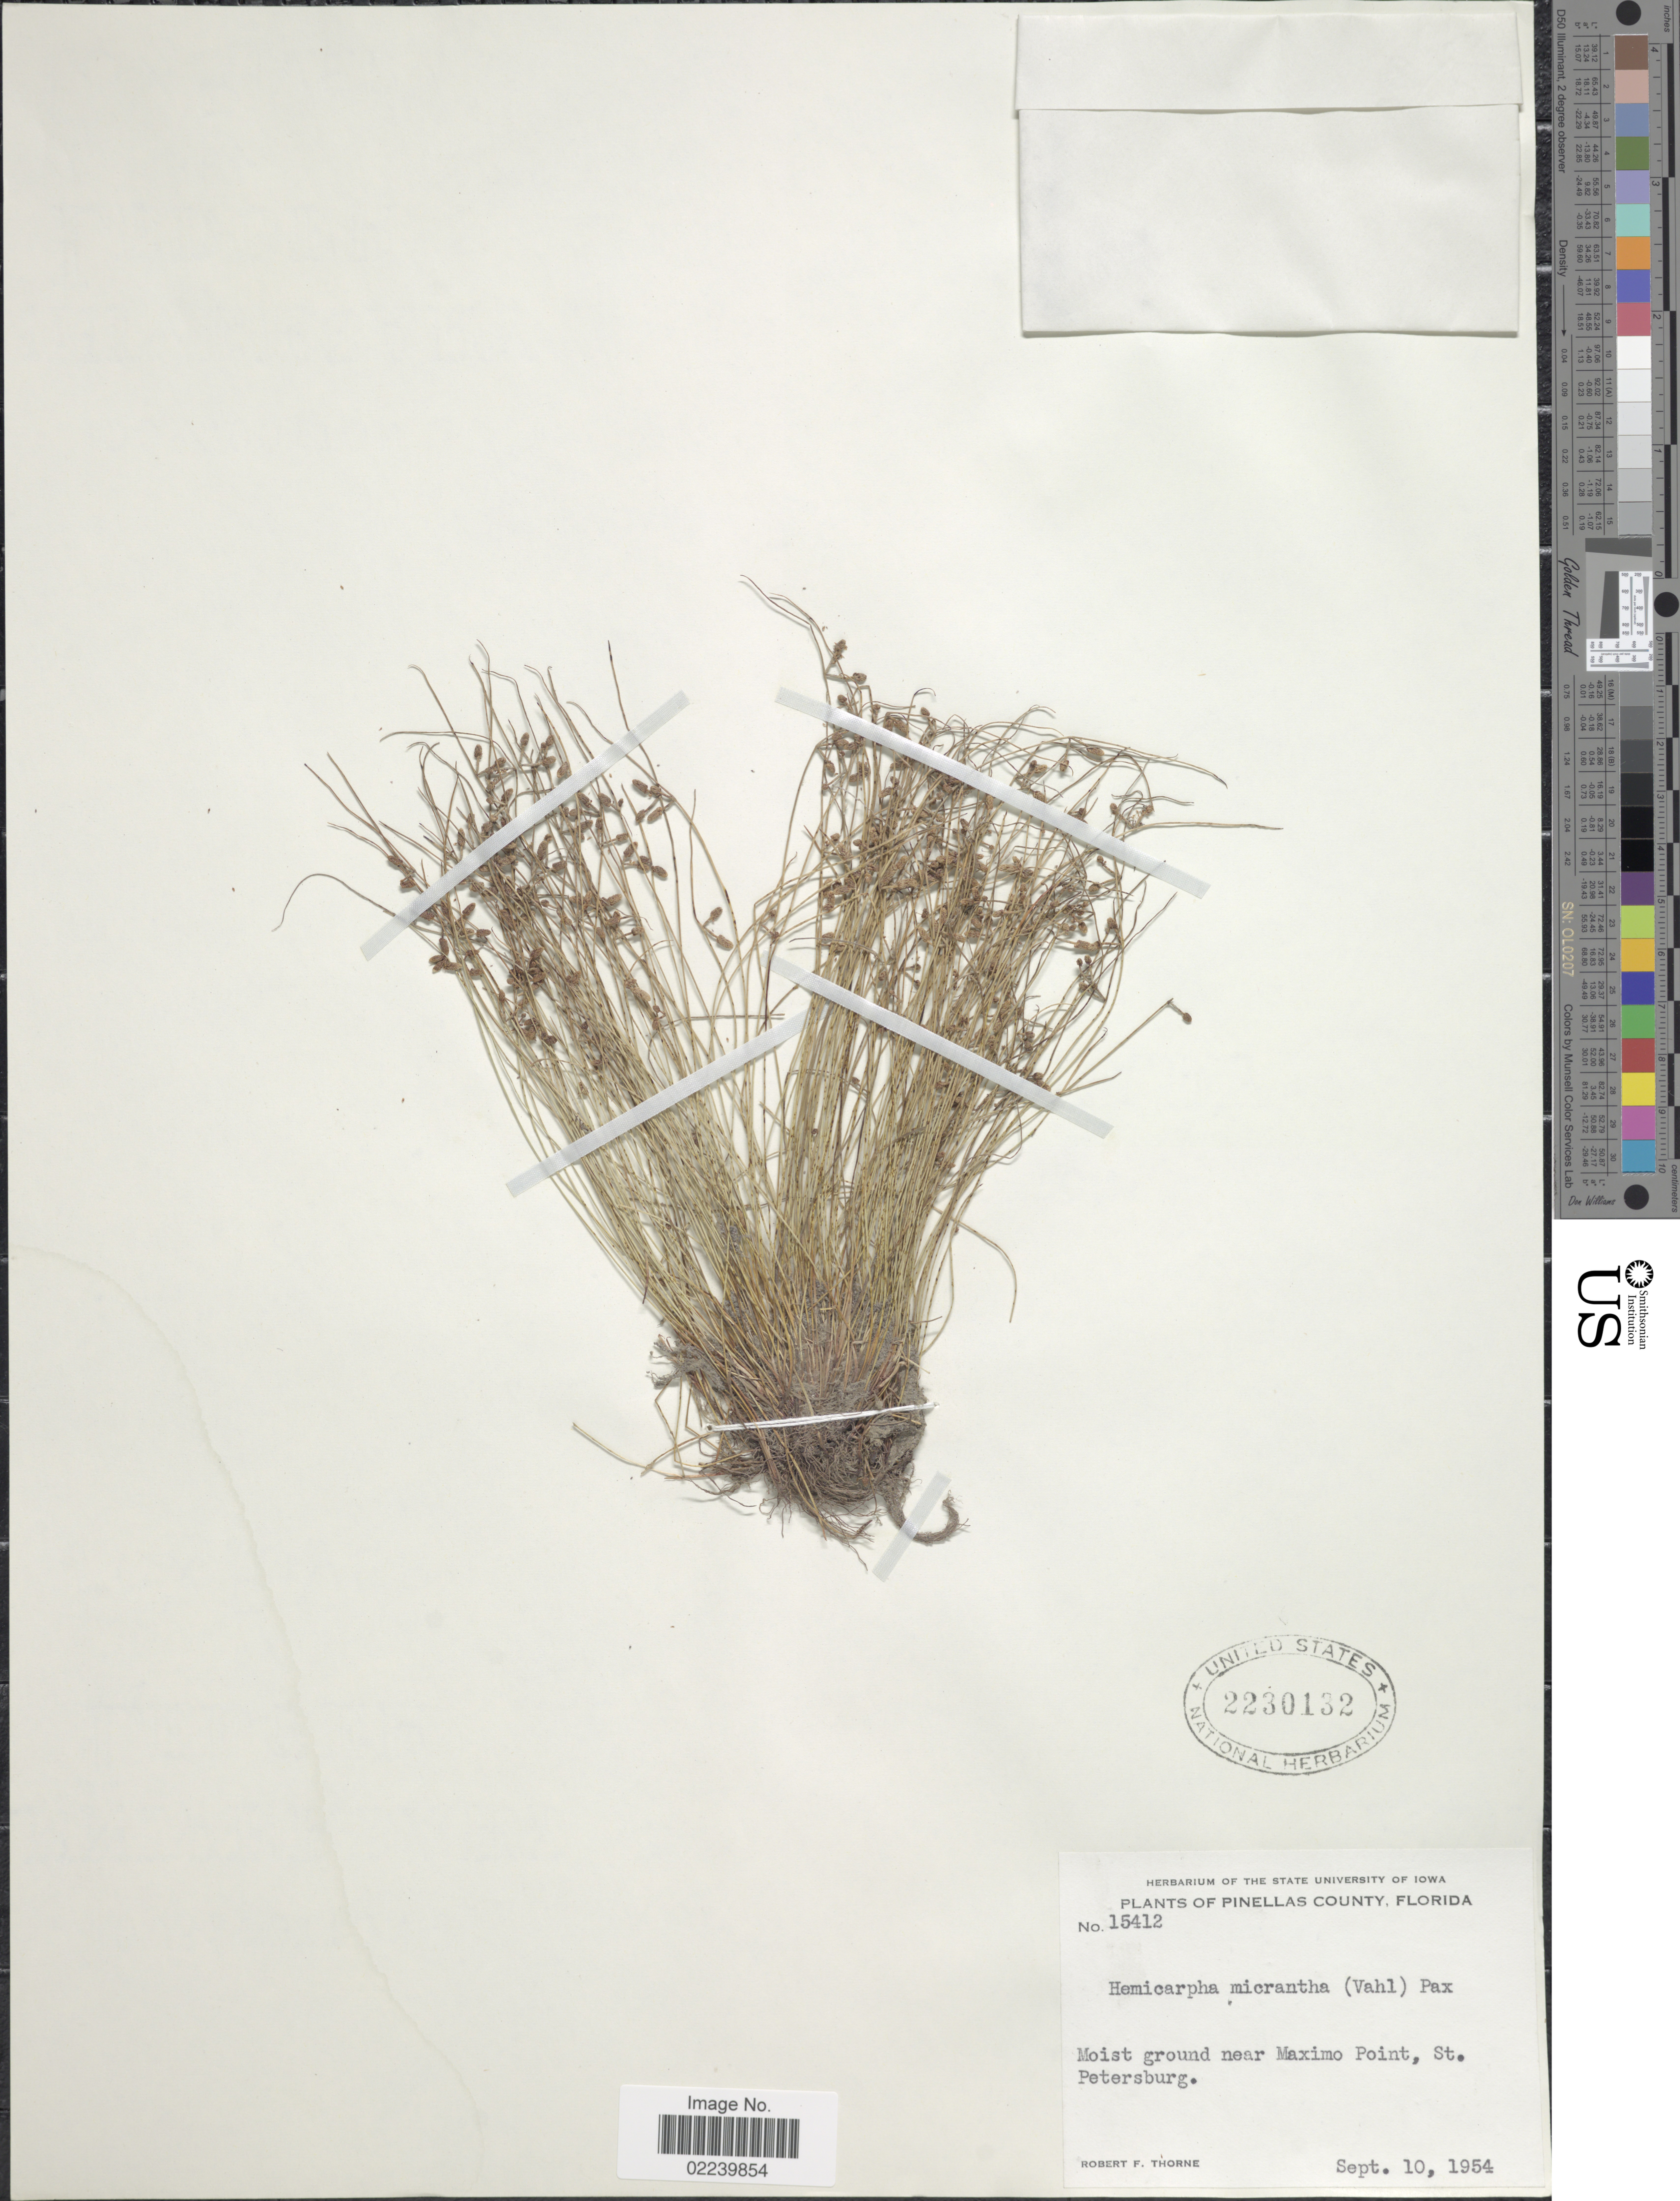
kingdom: Plantae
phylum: Tracheophyta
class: Liliopsida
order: Poales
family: Cyperaceae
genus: Cyperus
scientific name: Cyperus subsquarrosus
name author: (Muhl.) Bauters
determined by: Strong, M. T., (US), Smithsonian Institution - National Museum of Natural History (UNITED STATES)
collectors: R. F. Thorne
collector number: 15412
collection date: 1954-09-10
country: United States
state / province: Florida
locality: Pinellas County, Florida, Moist ground near Maximo Point, St. Petersburg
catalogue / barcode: US 2230132